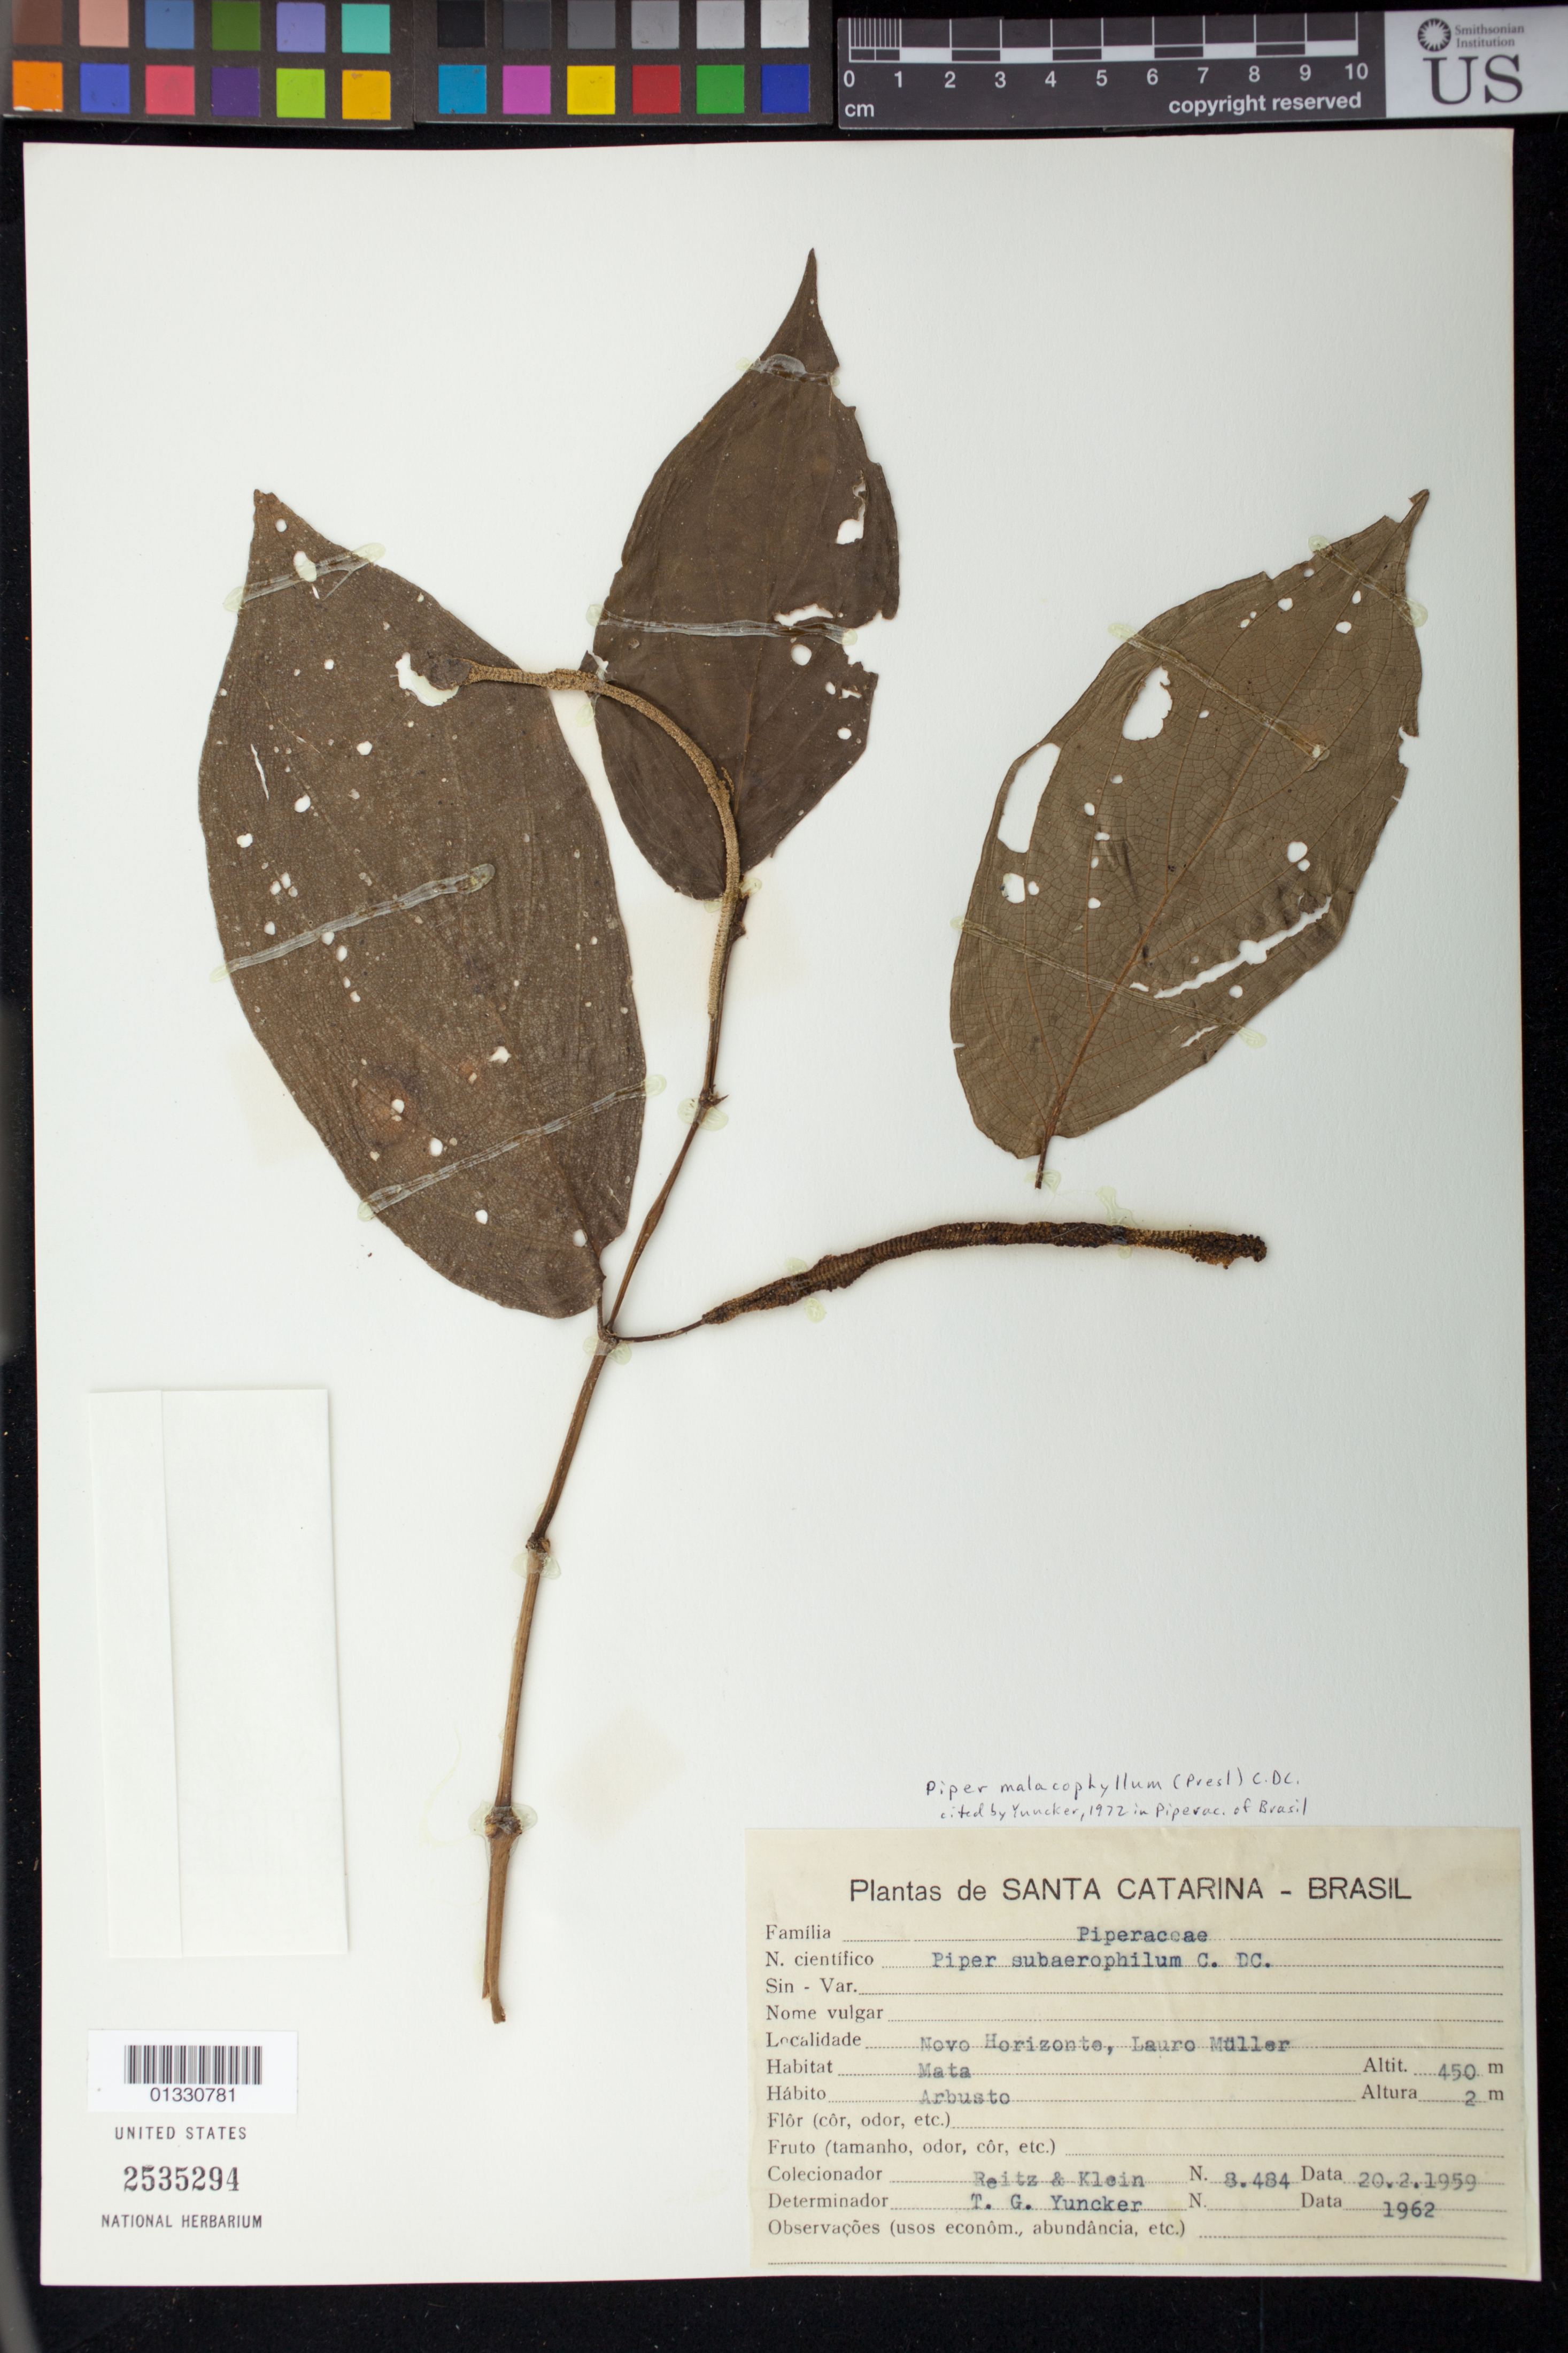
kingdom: Plantae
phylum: Tracheophyta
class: Magnoliopsida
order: Piperales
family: Piperaceae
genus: Piper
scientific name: Piper malacophyllum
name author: (C. Presl) C. DC.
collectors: R. Reitz & R. M. Klein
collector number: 8484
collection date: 1959-02-20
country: Brazil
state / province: Rio Grande do Sul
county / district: Salto do Jacuí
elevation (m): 450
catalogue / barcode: US 2535294